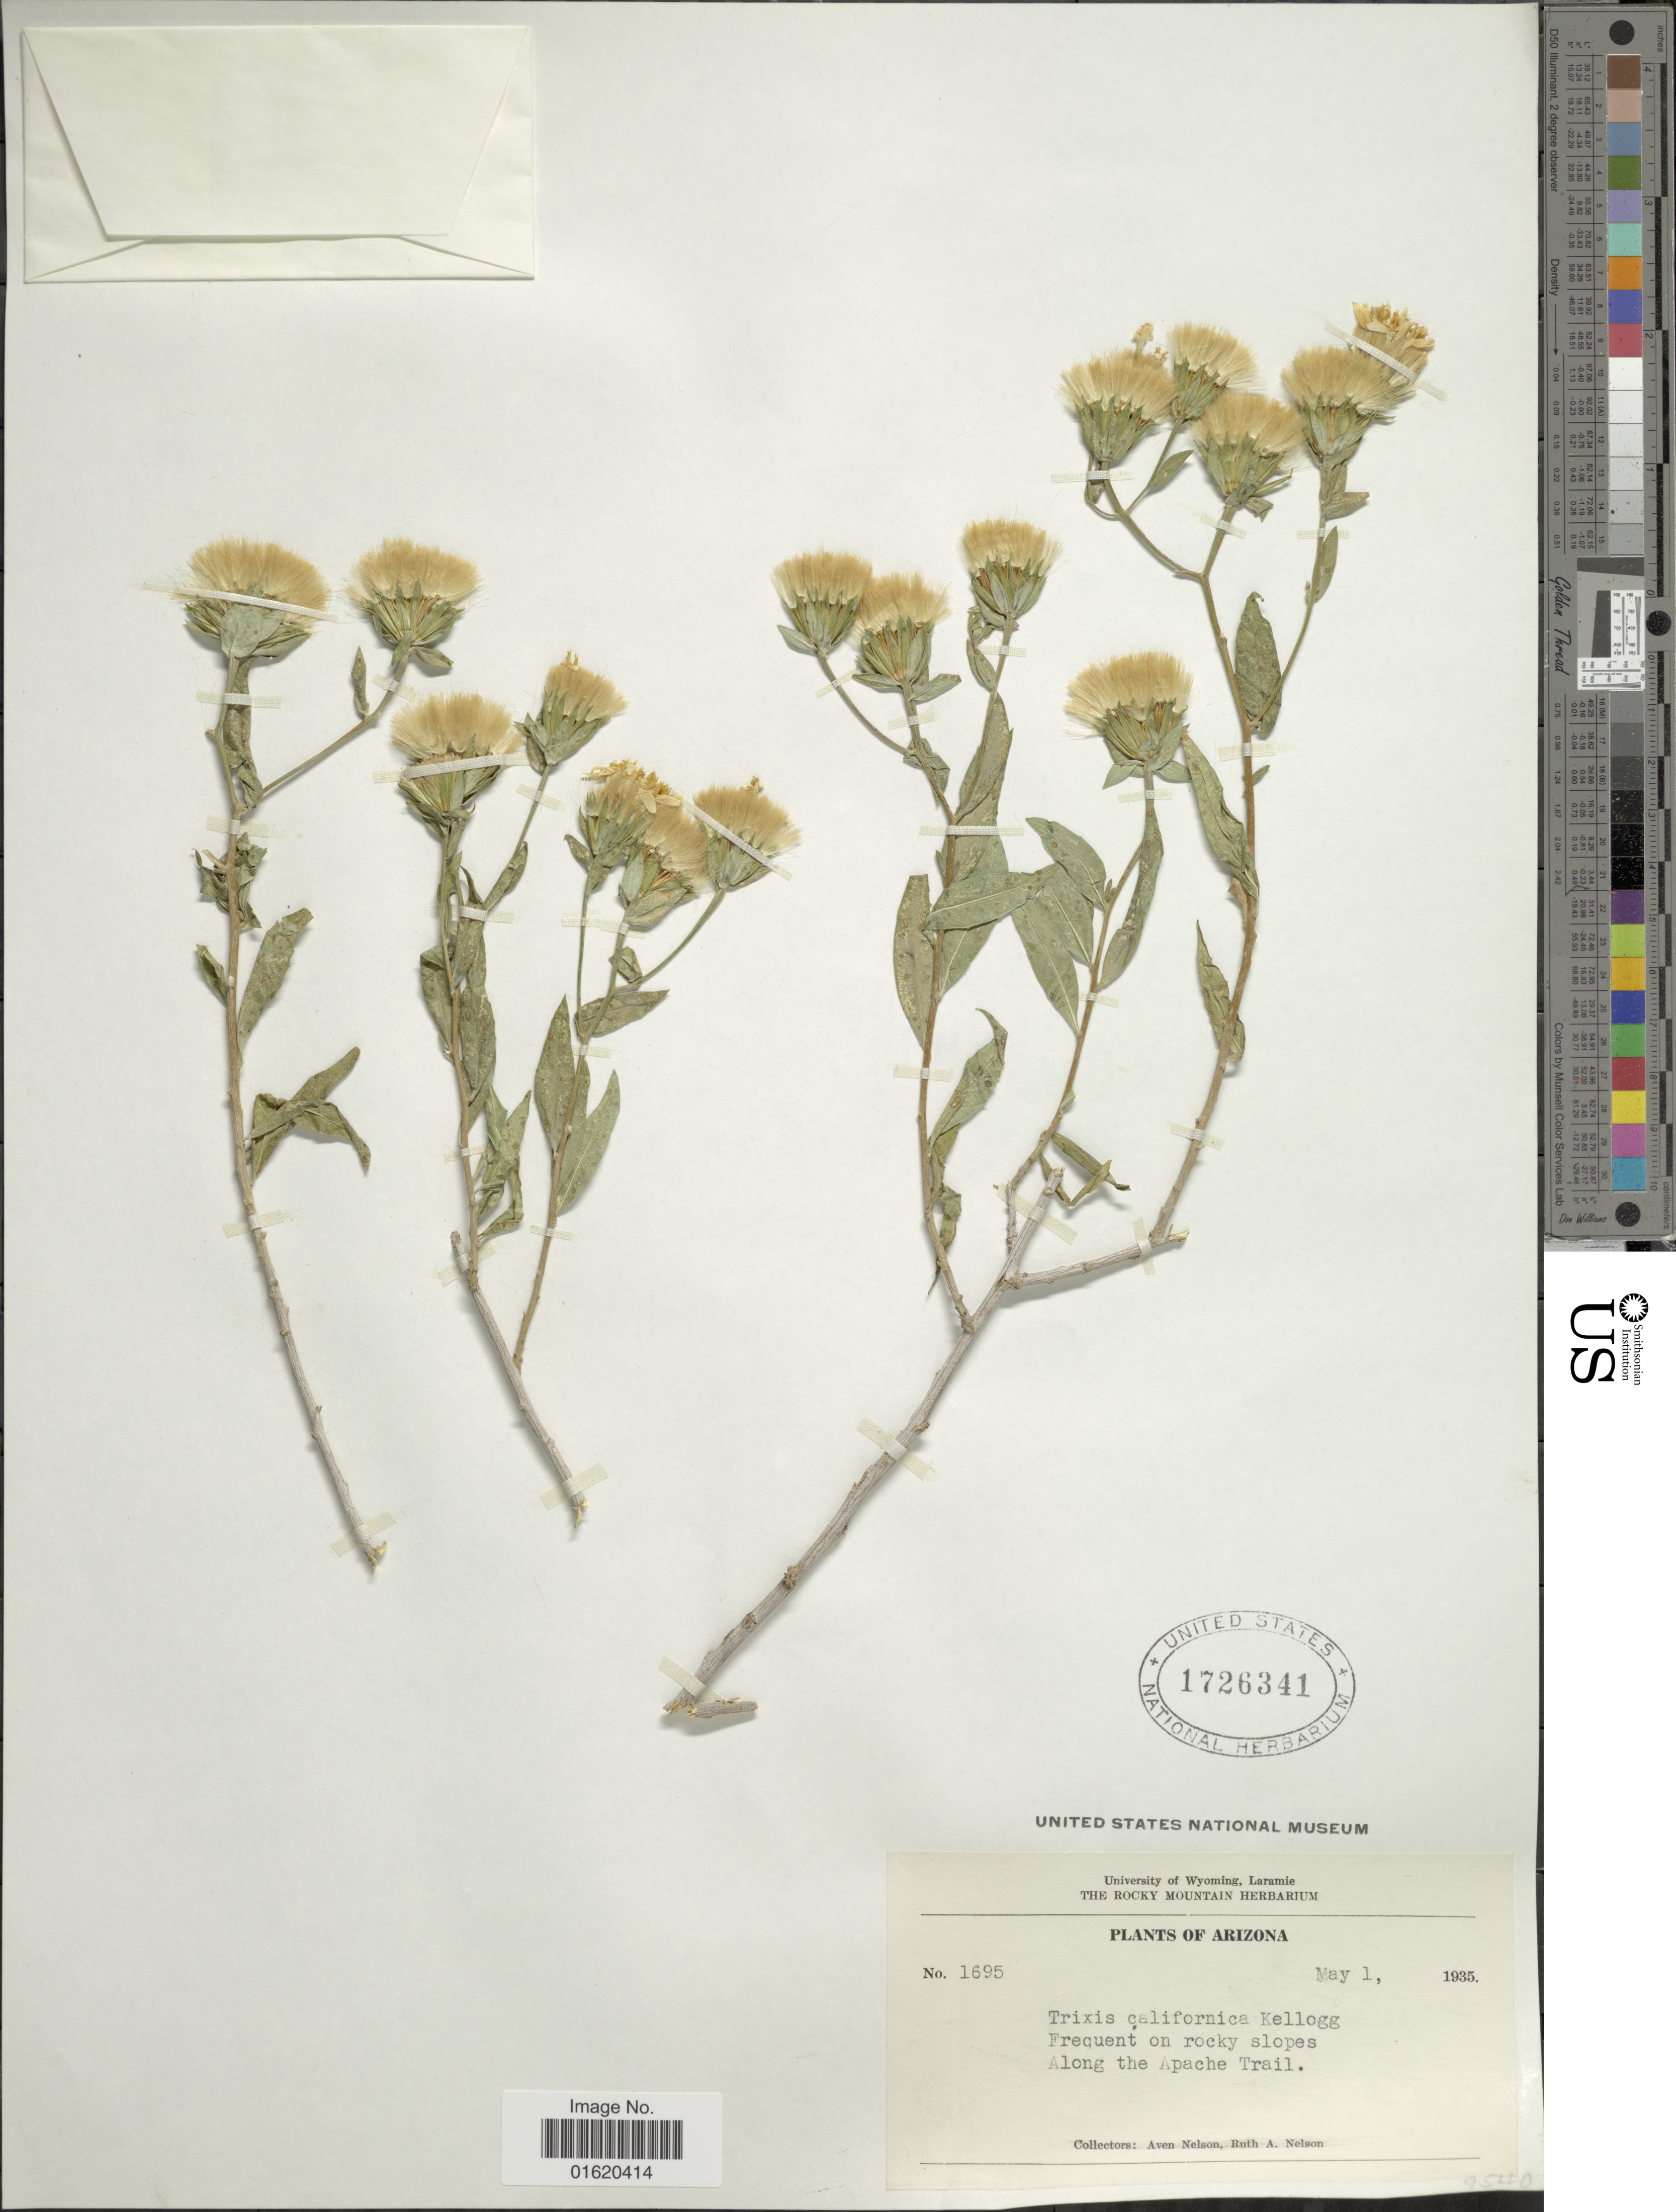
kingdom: Plantae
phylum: Tracheophyta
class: Magnoliopsida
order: Asterales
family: Asteraceae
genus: Trixis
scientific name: Trixis californica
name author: Kellogg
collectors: A. Nelson & R. A. Nelson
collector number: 1695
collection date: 1935-05-01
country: United States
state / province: Arizona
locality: Frequent on rocky slopes, along the Apache Trail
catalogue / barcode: US 1726341